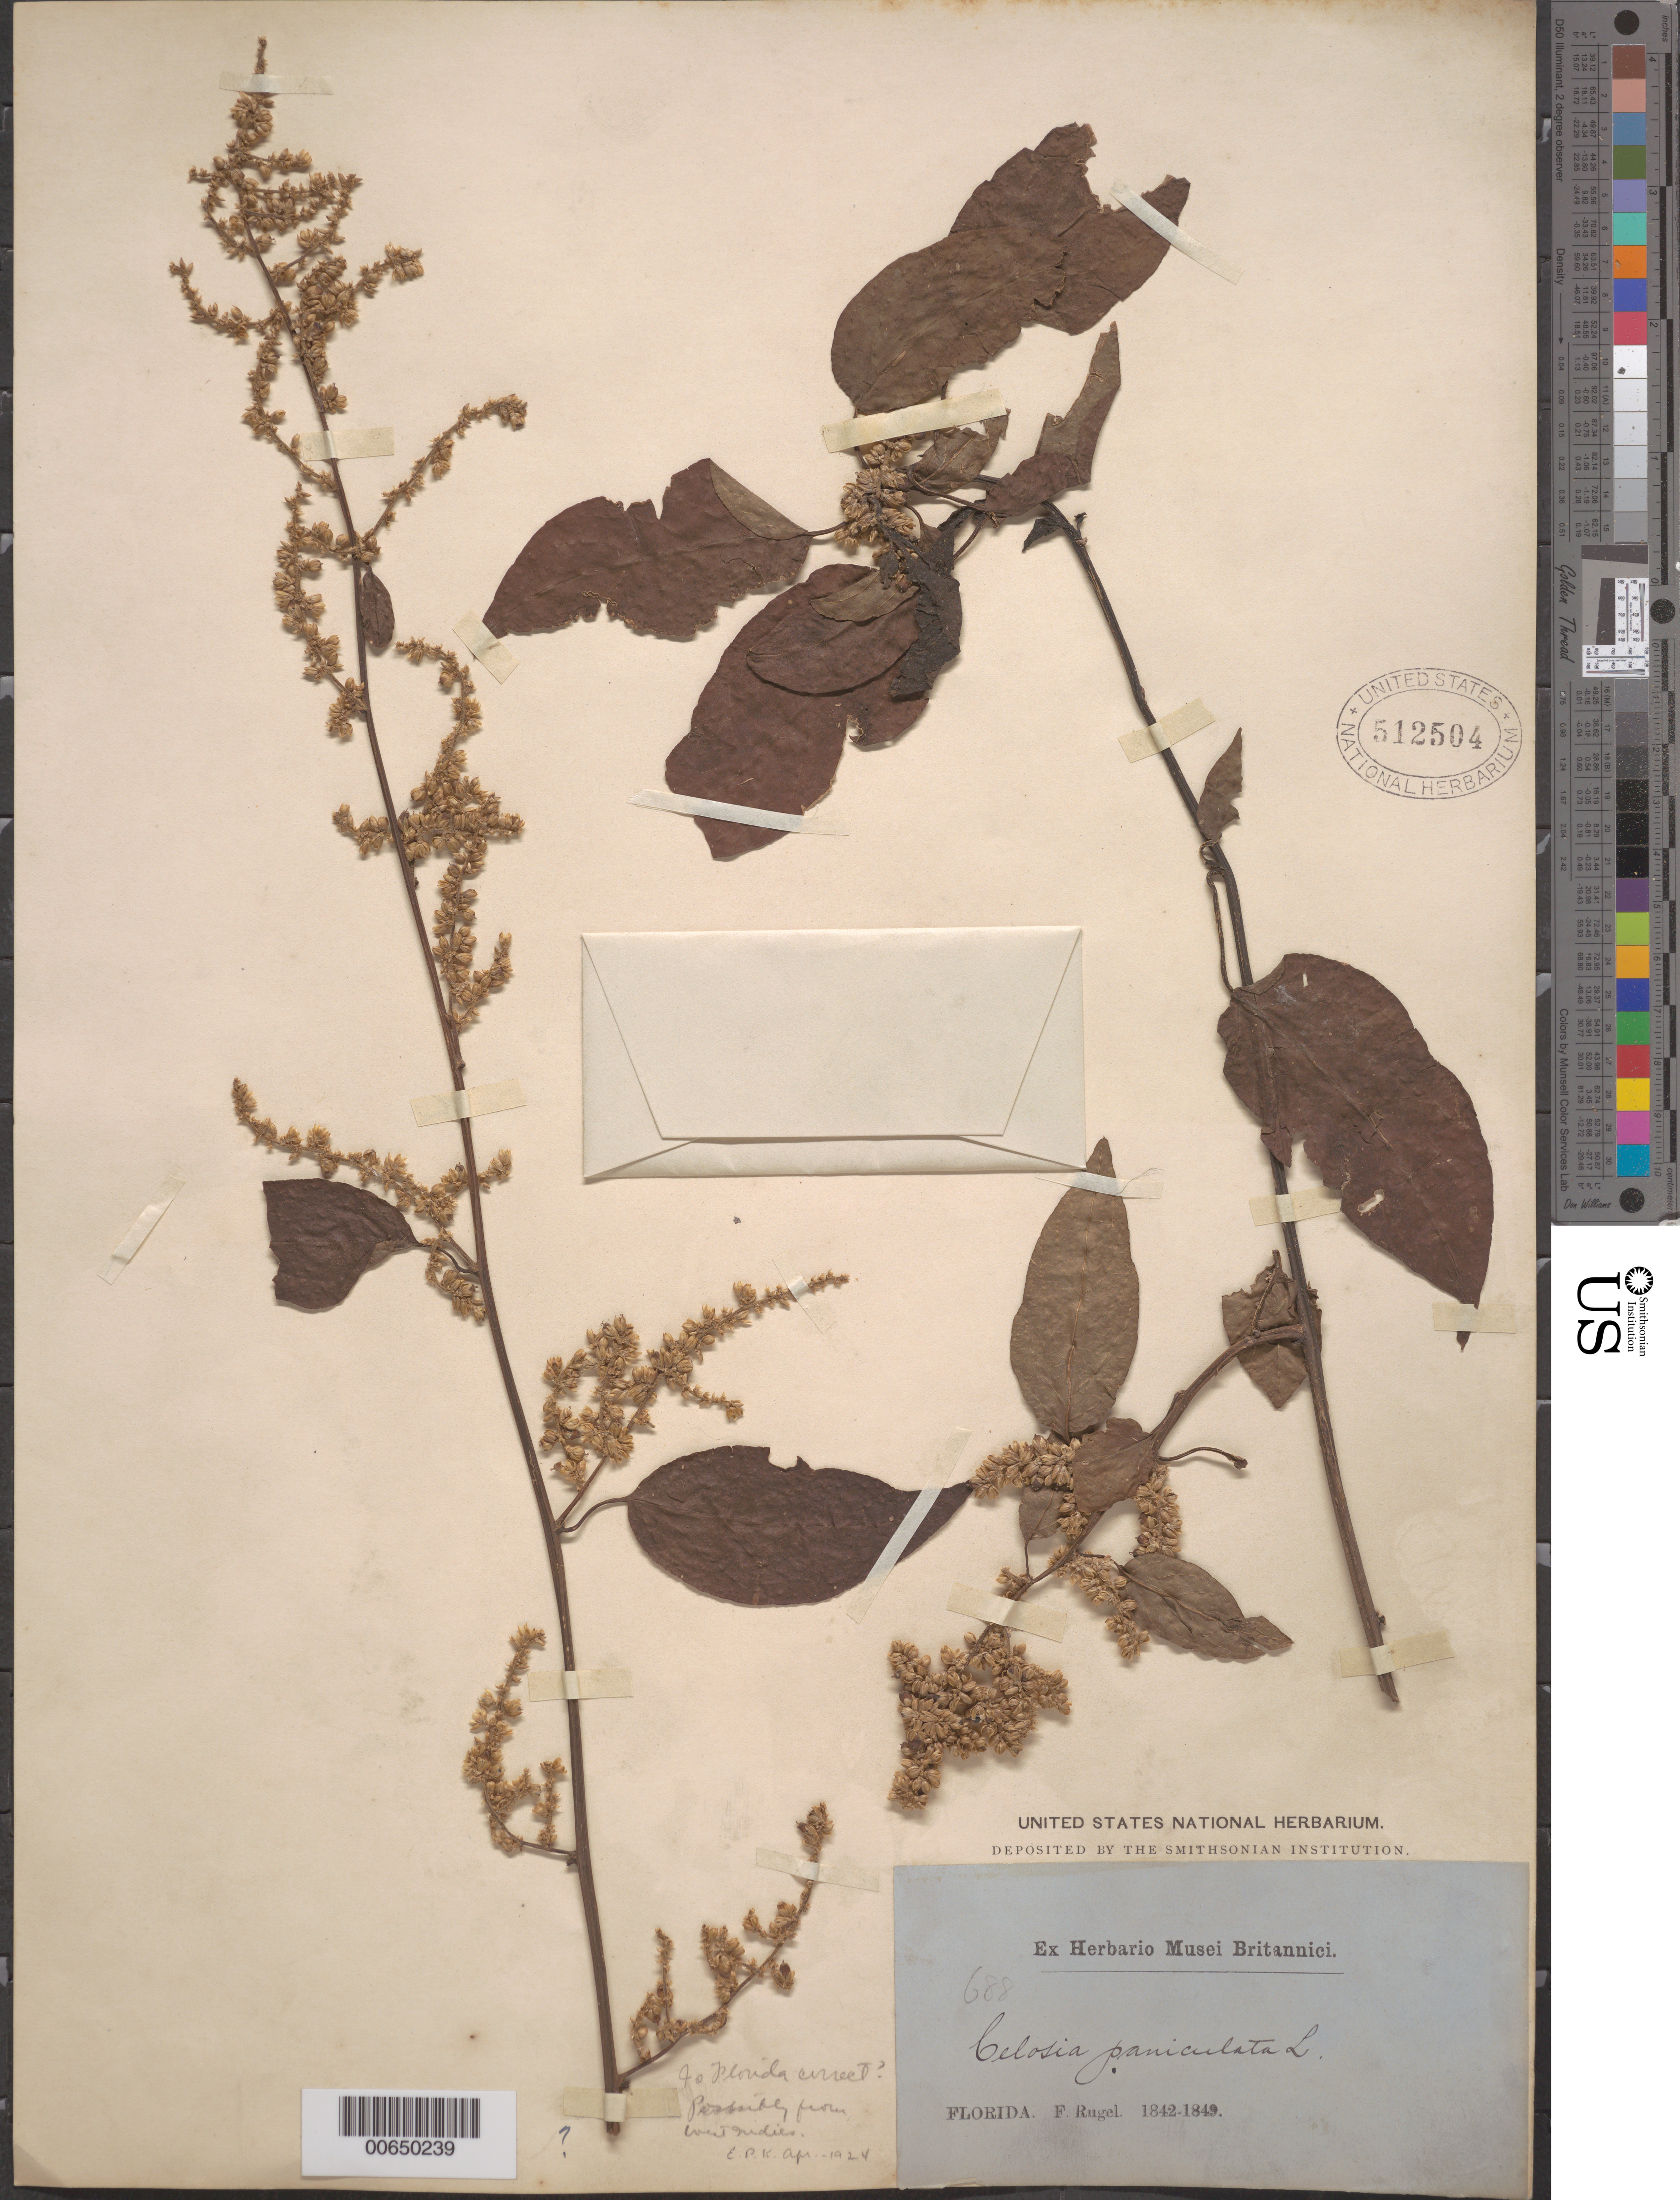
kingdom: Plantae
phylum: Tracheophyta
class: Magnoliopsida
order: Caryophyllales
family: Amaranthaceae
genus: Celosia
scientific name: Celosia nitida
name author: Vahl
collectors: F. Rugel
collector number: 688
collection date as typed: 1842 to -- --- 1849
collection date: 1842/1849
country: United States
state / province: Florida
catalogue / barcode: US 212504